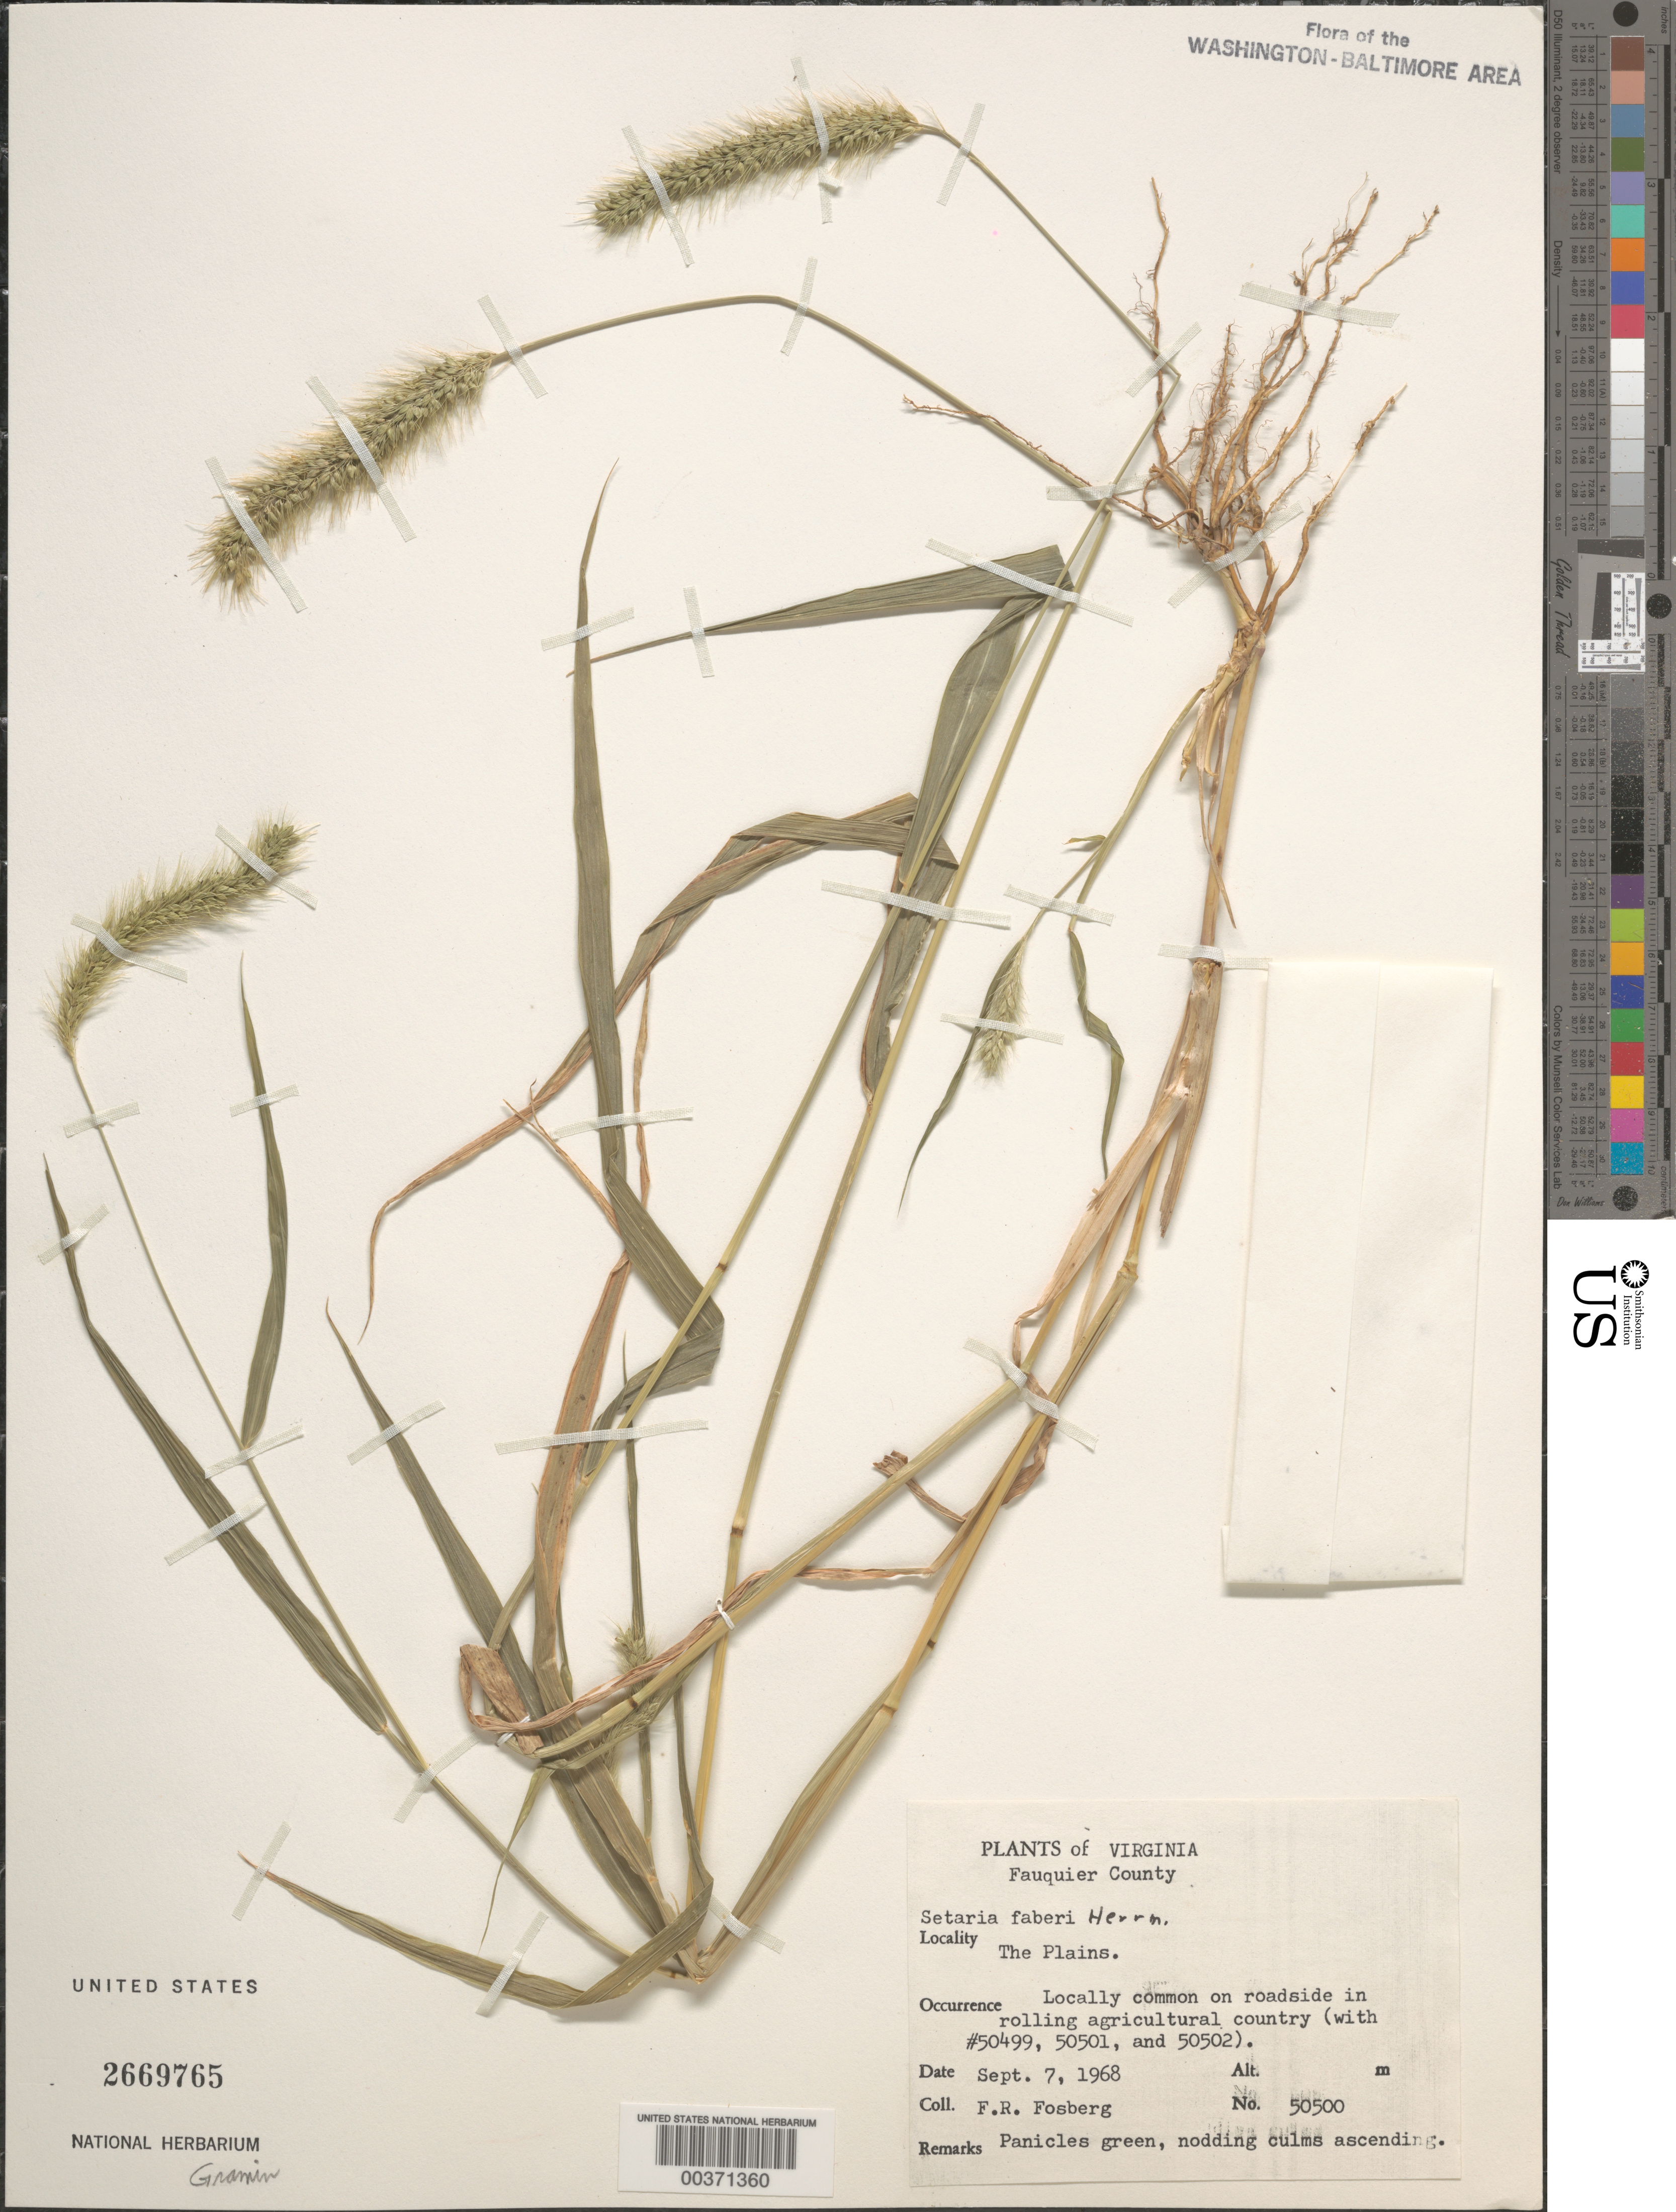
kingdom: Plantae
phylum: Tracheophyta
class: Liliopsida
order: Poales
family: Poaceae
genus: Setaria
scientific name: Setaria faberi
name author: R.A.W. Herrm.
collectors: F. R. Fosberg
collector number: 50500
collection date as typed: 07 Sep 1968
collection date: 1968-09-07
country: United States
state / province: Virginia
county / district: Fauquier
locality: The Plains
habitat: Roadside in rolling agricultural country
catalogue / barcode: US 2669765